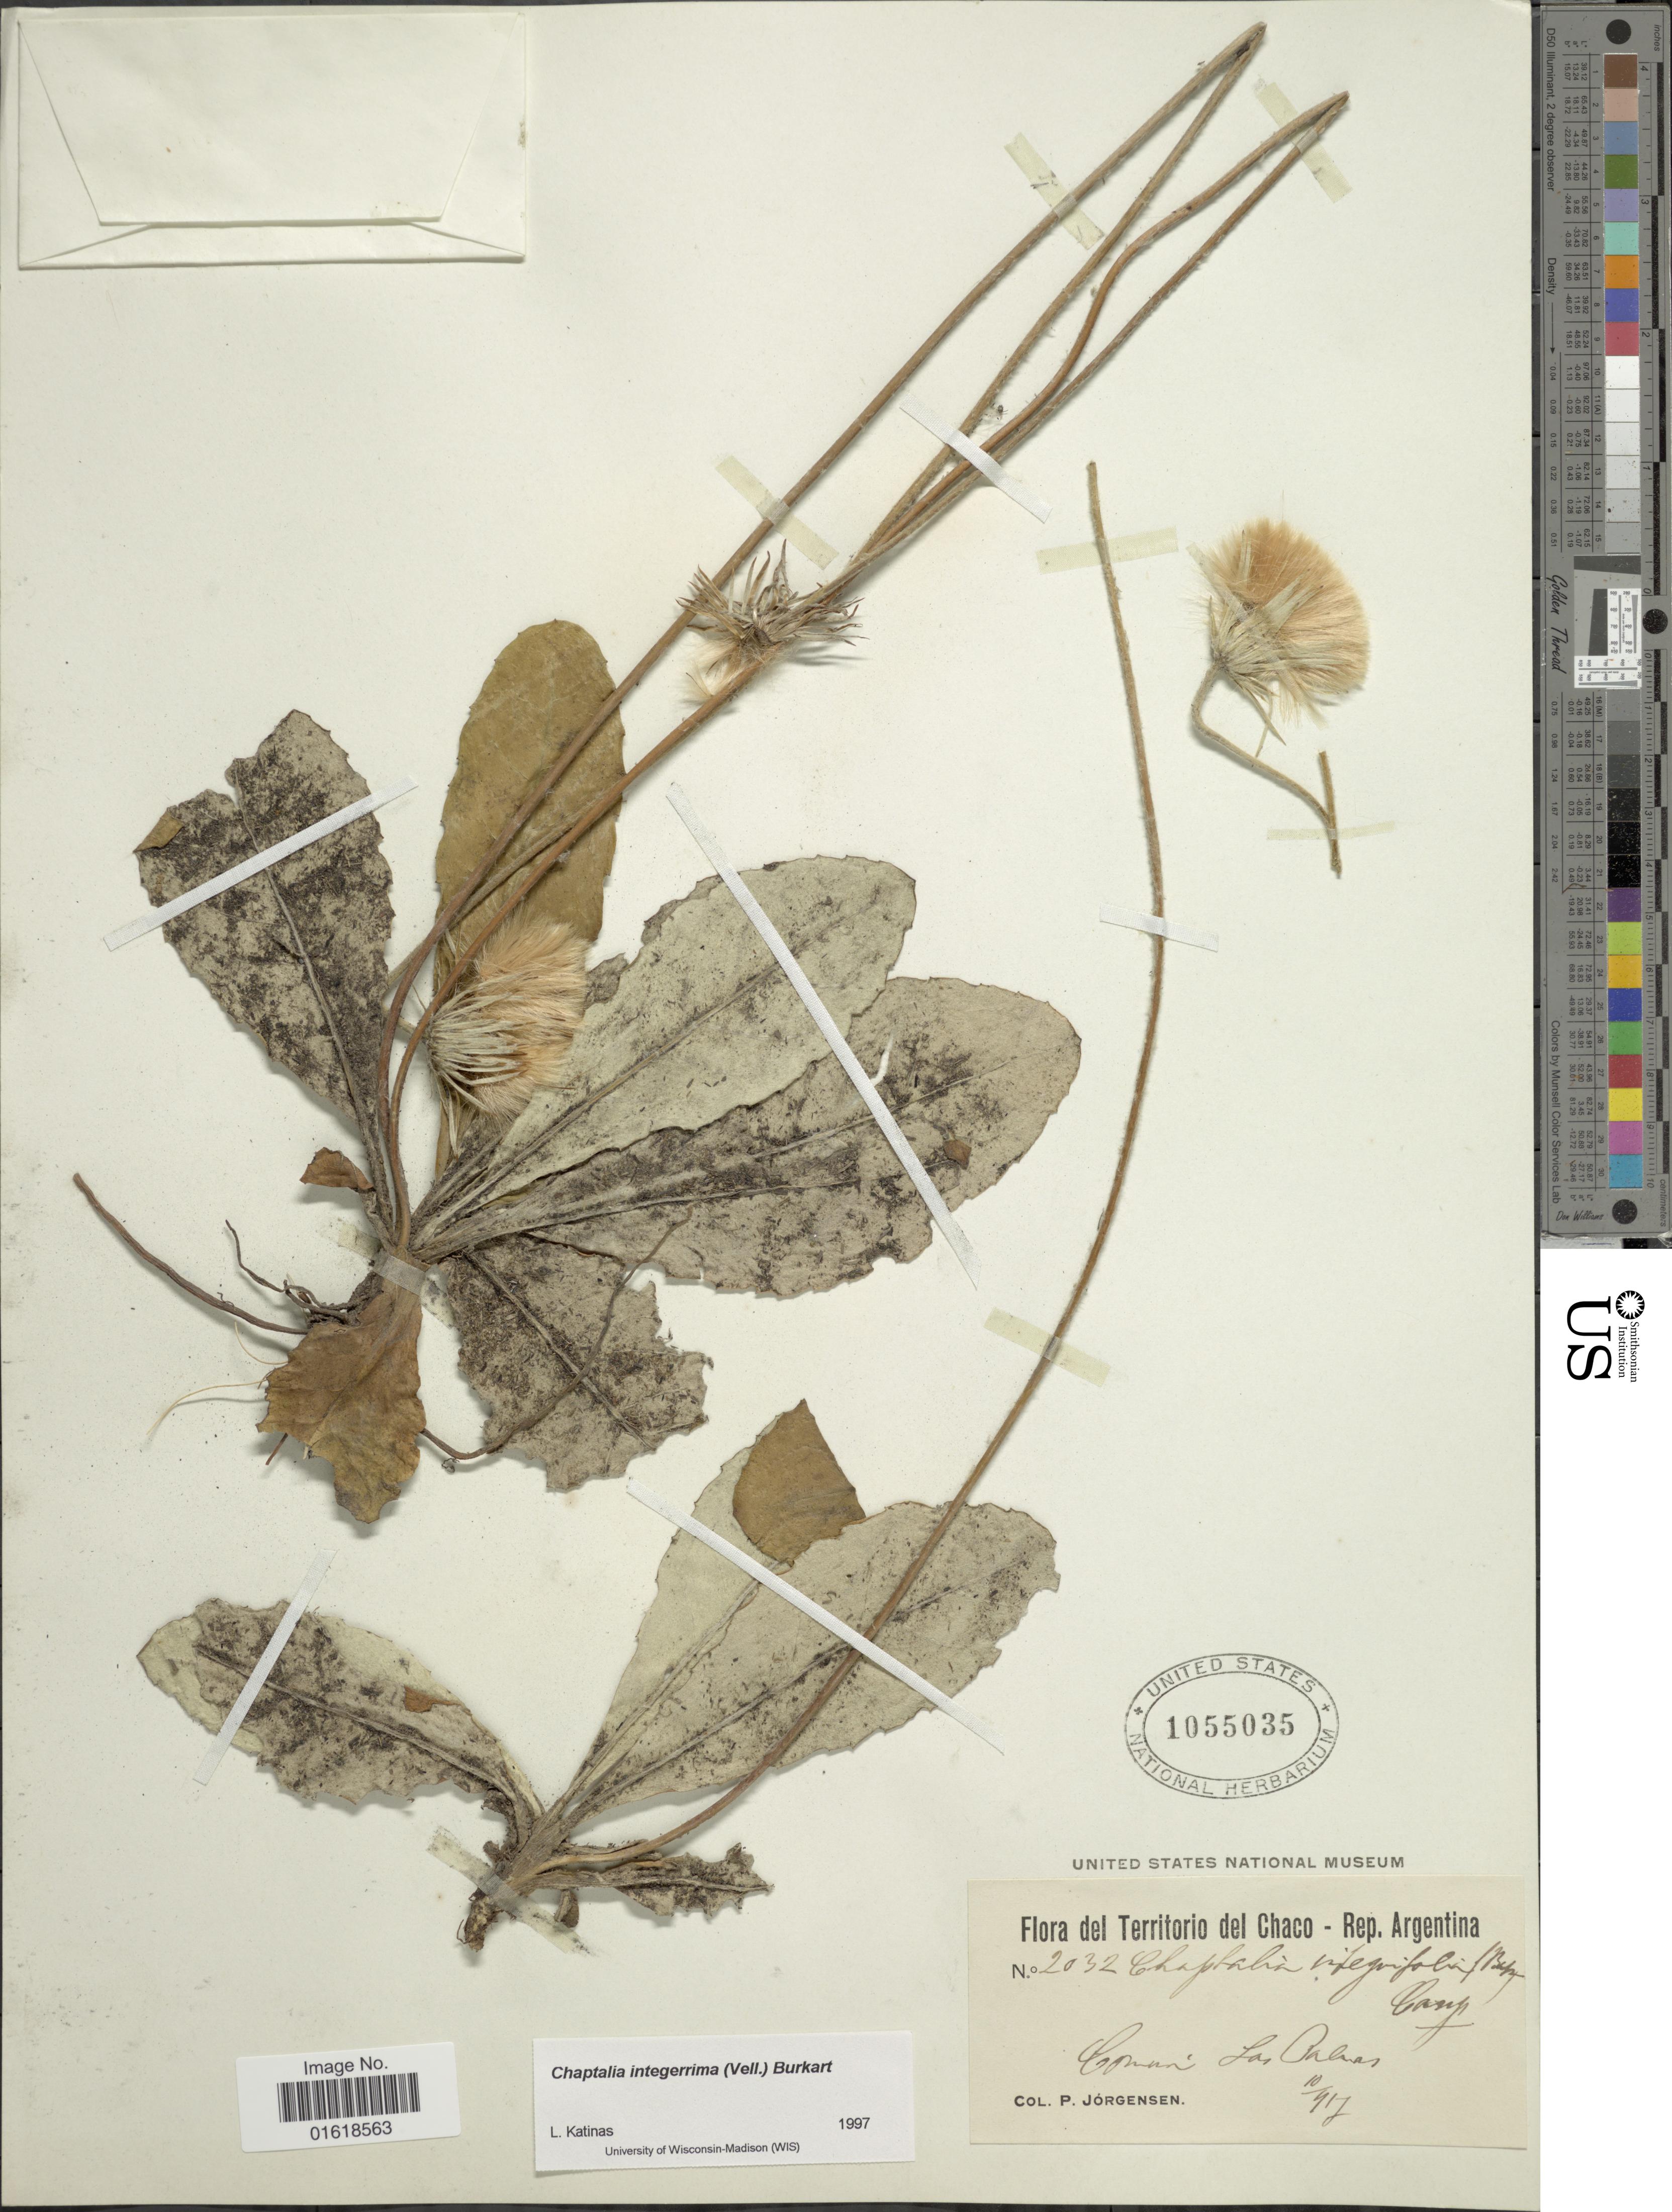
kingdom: Plantae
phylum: Tracheophyta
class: Magnoliopsida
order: Asterales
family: Asteraceae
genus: Chaptalia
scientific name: Chaptalia integerrima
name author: (Vell.) Burkart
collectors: P. Jörgensen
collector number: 2032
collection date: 1917-10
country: Argentina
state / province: Chaco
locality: Las Palmas.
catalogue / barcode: US 1055035